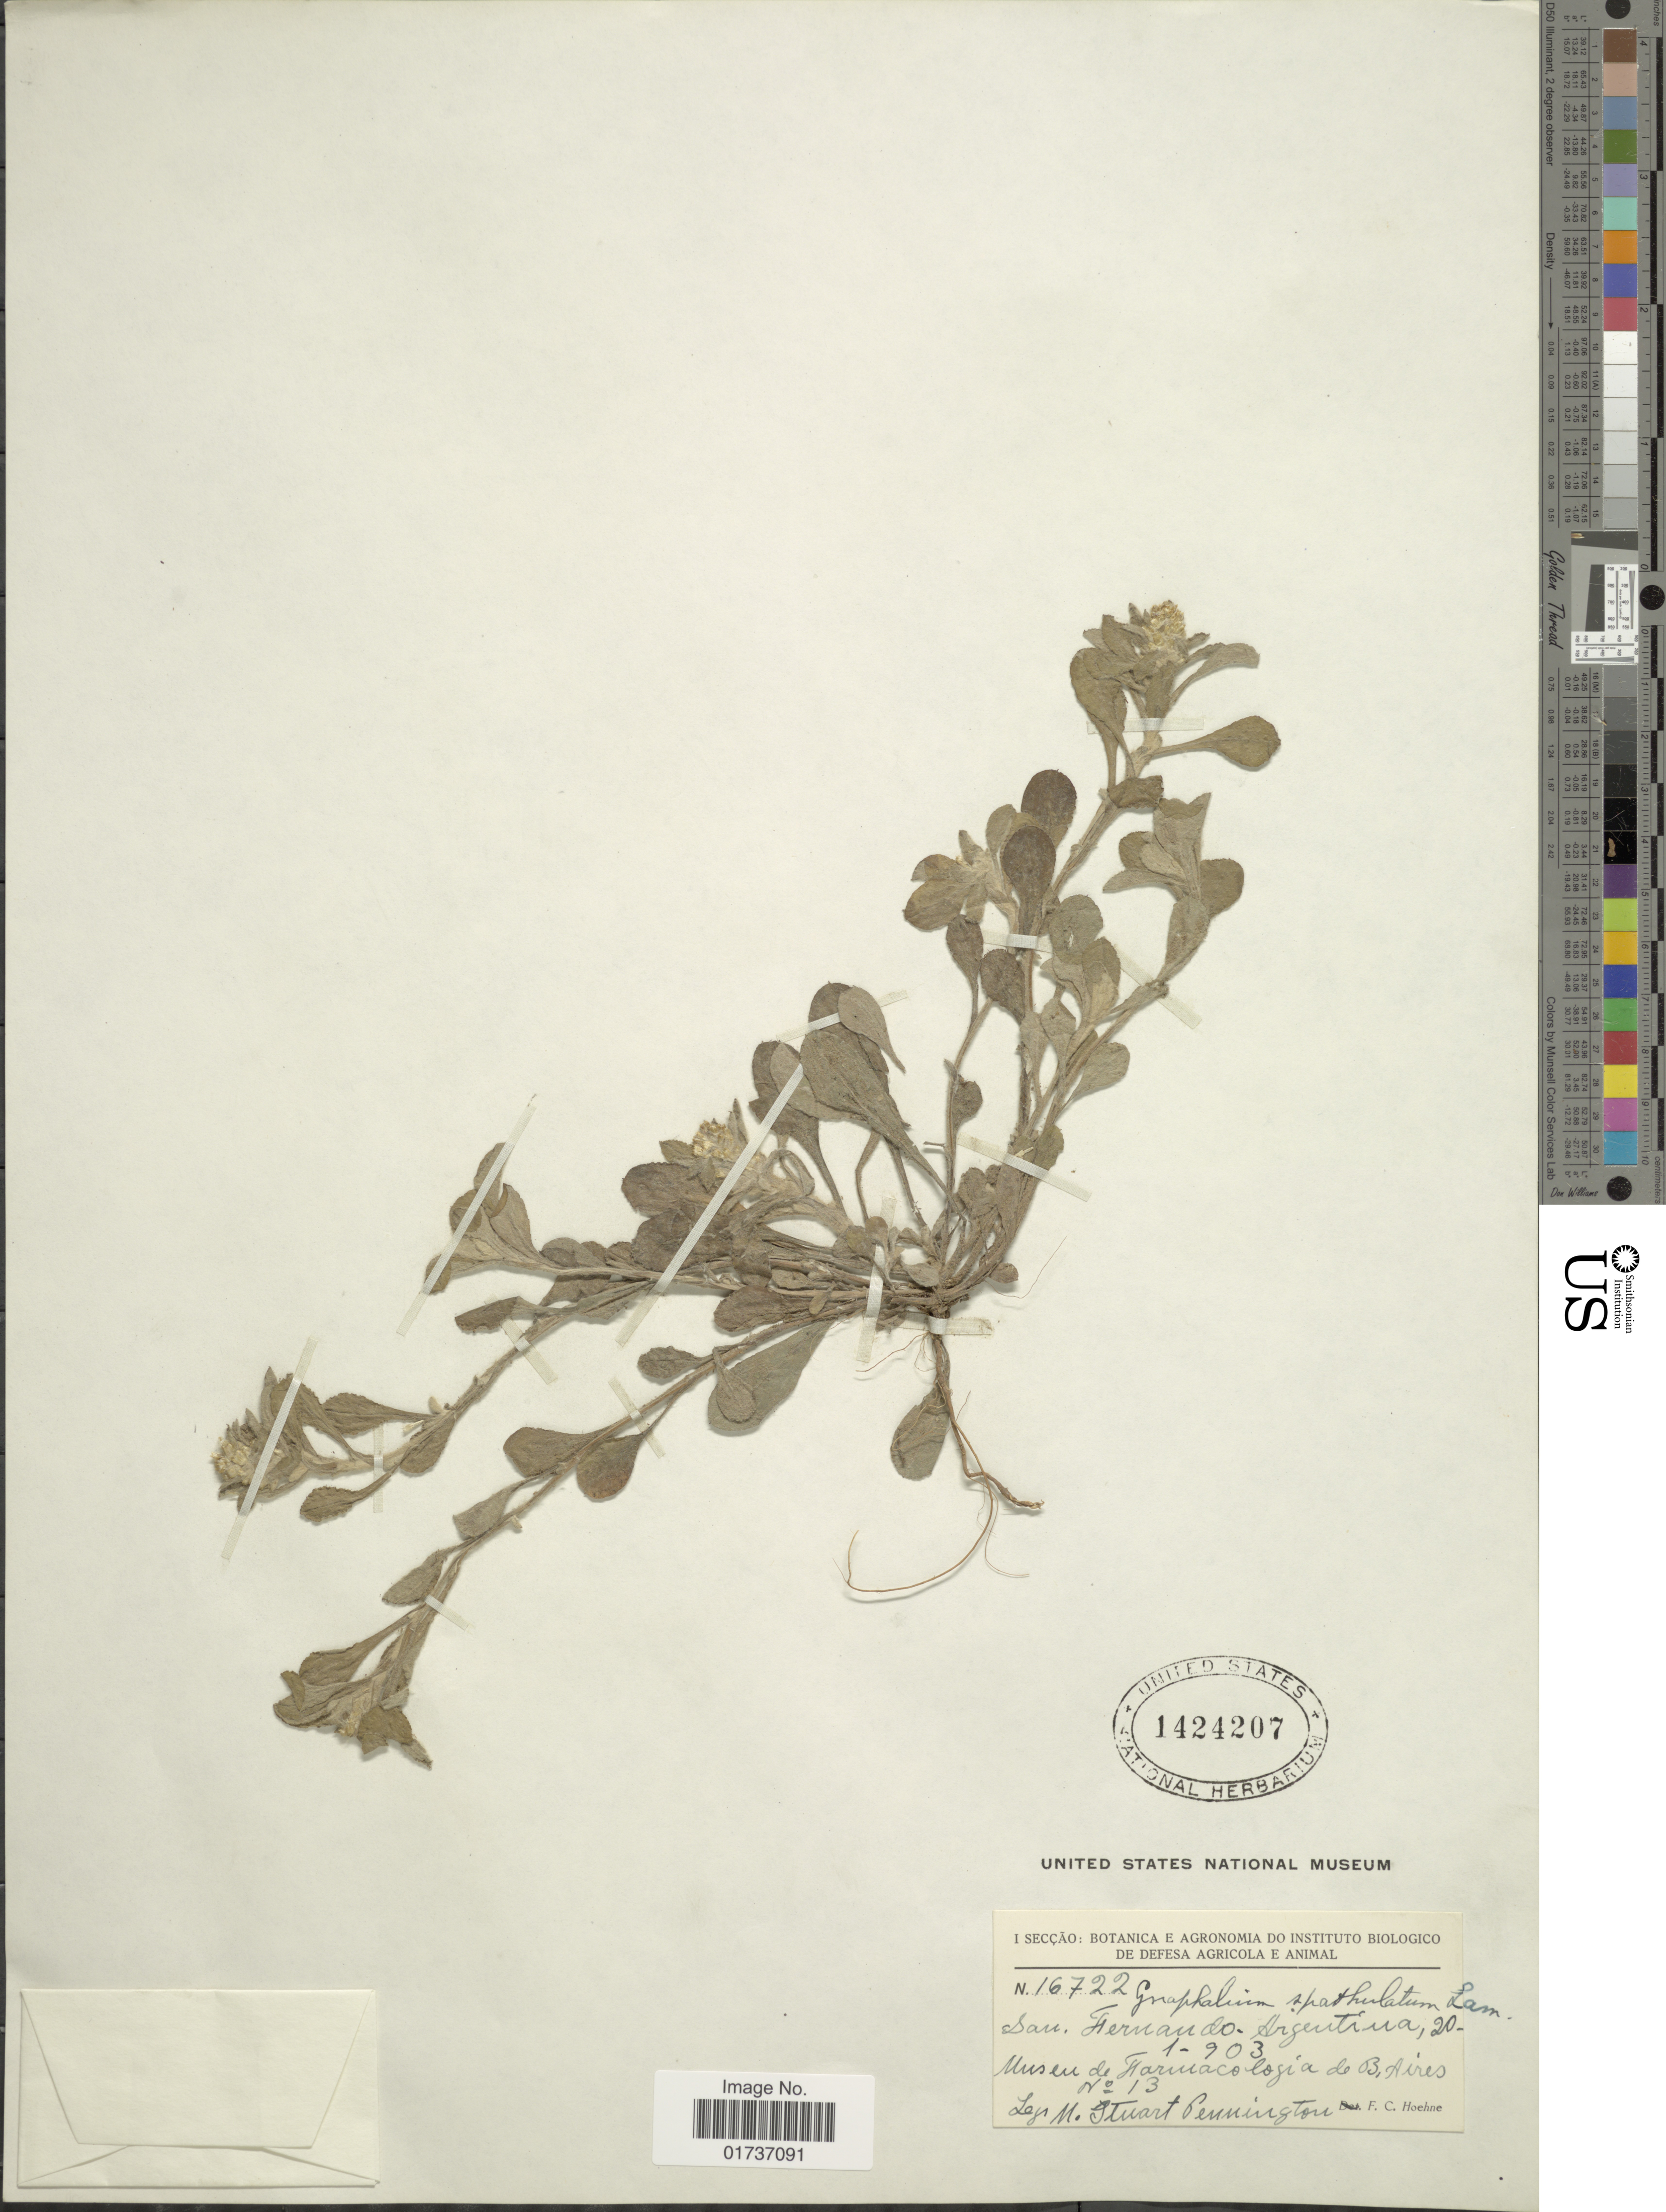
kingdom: Plantae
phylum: Tracheophyta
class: Magnoliopsida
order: Asterales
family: Asteraceae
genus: Gnaphalium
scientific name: Gnaphalium pensylvanicum Willd.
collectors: M. Pennington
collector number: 16722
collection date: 1903-01-20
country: Argentina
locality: San Hernando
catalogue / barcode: US 1424207